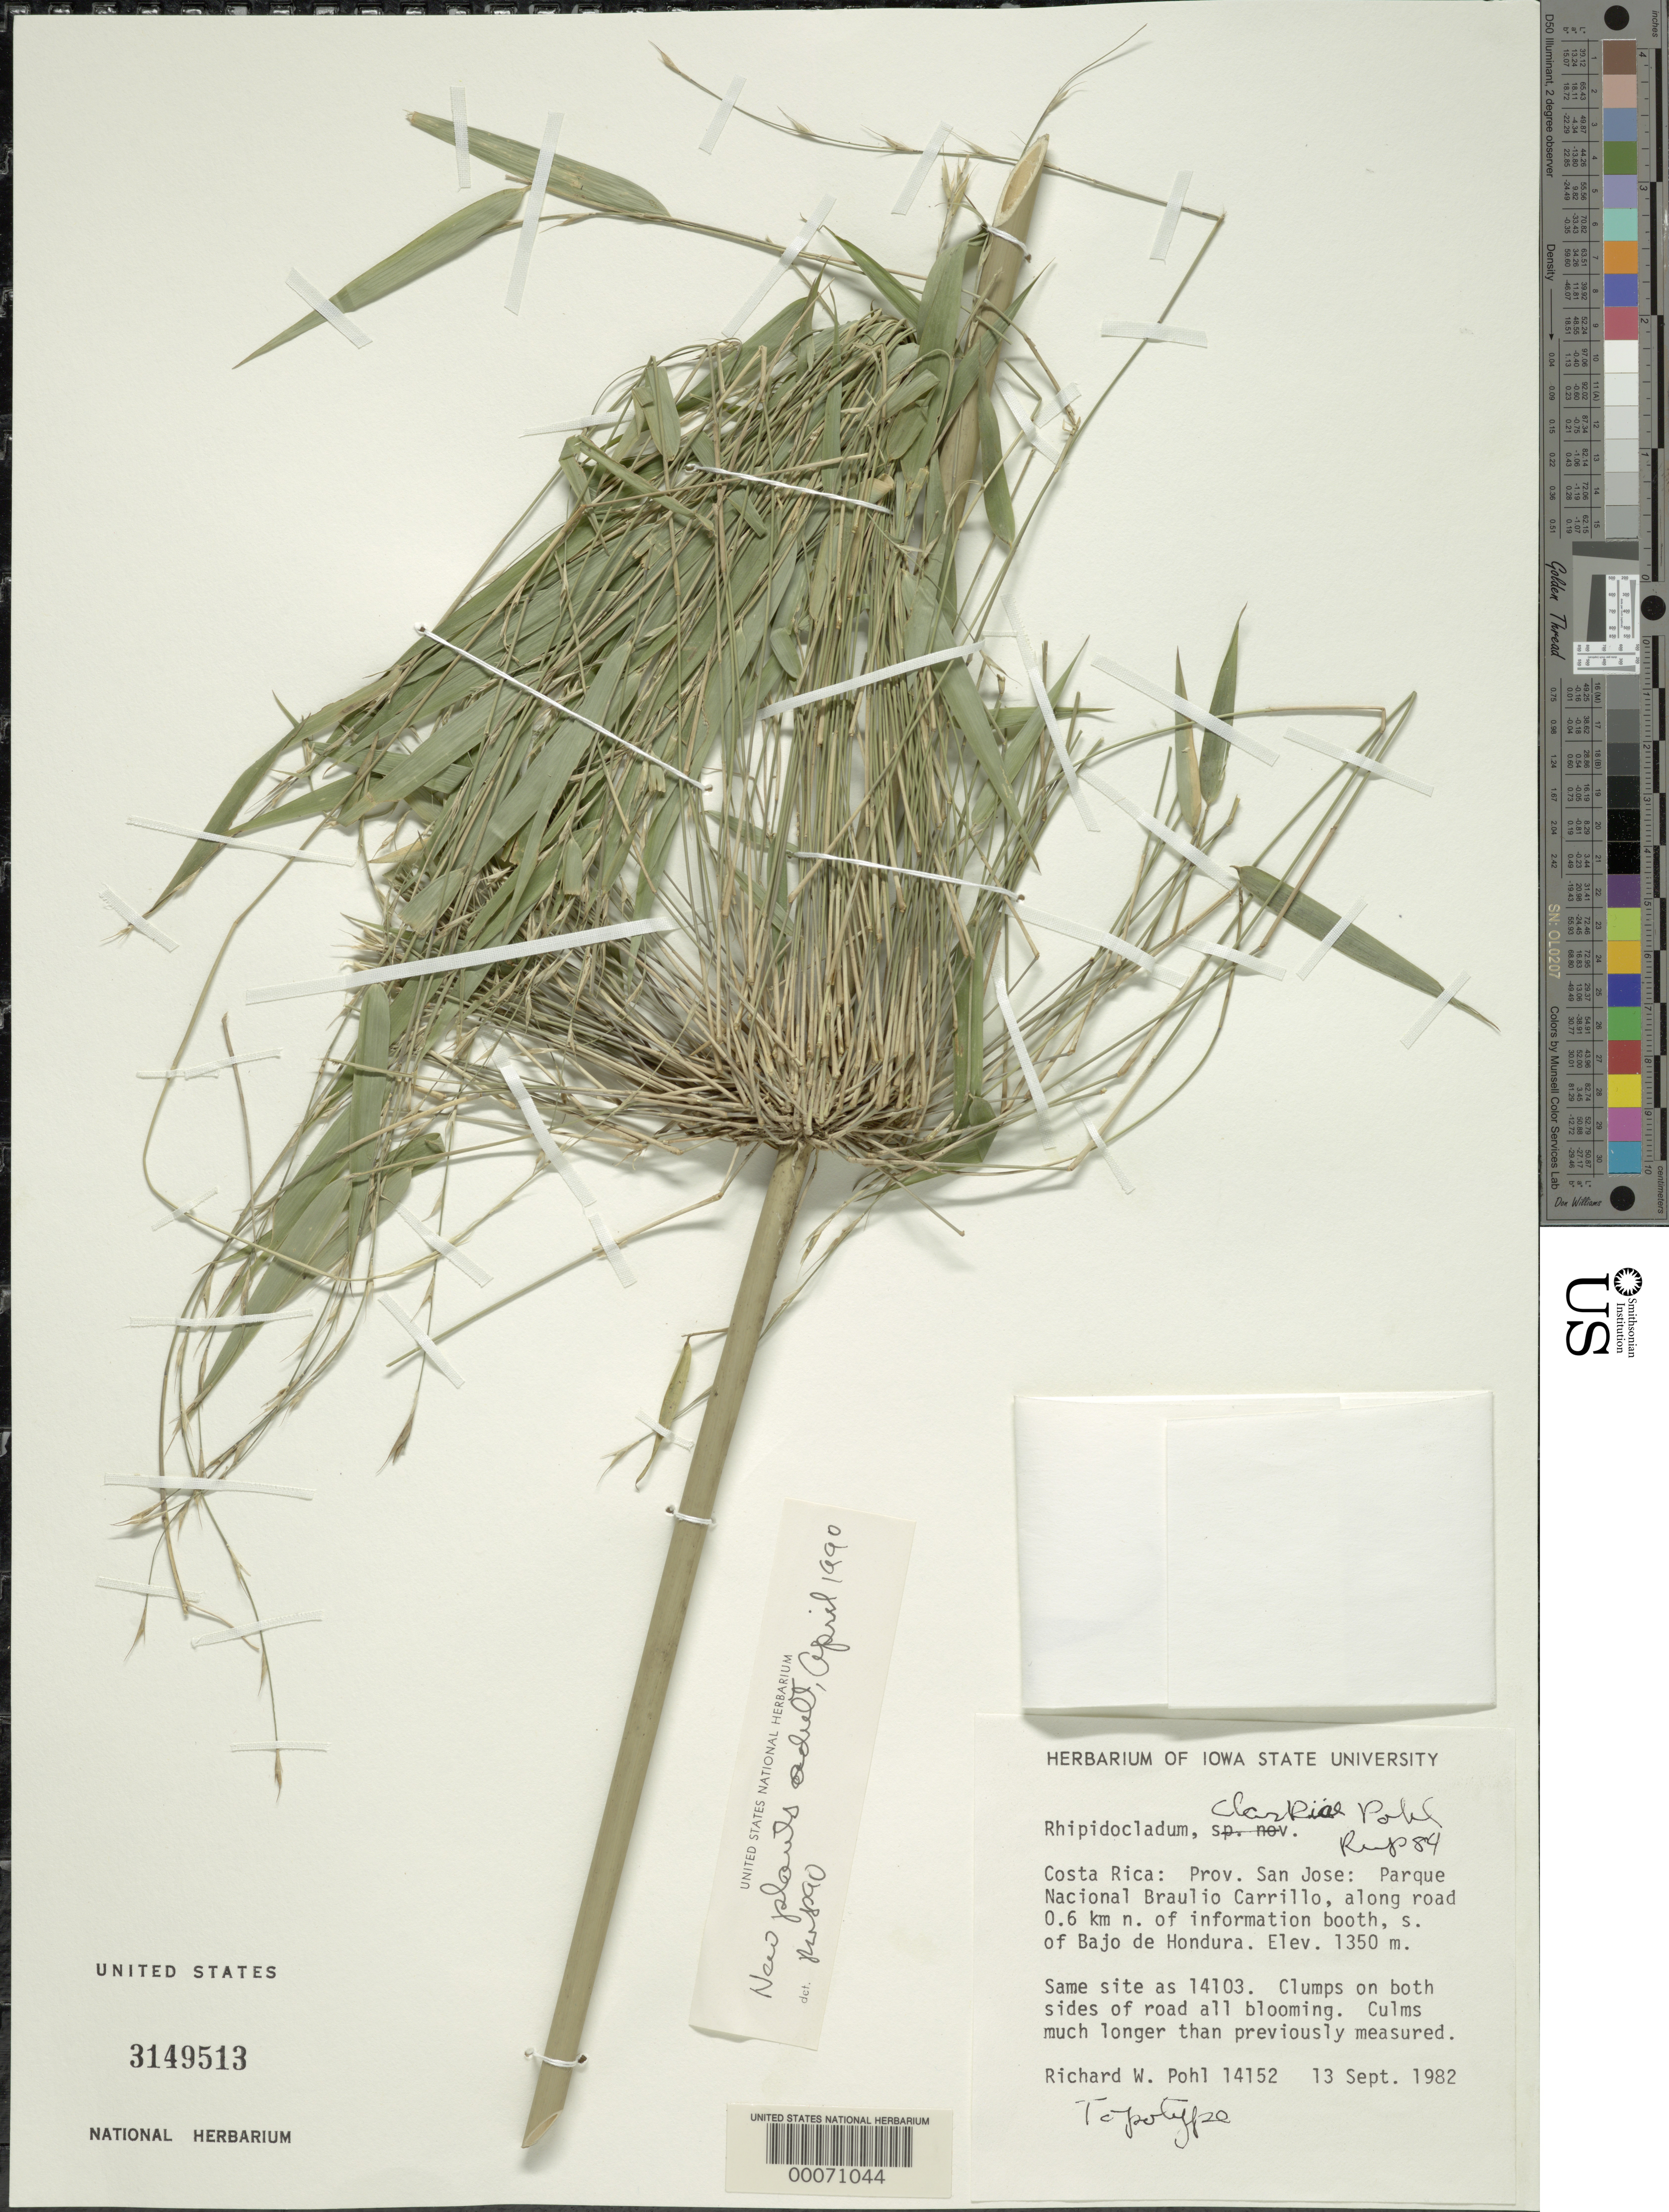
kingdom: Plantae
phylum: Tracheophyta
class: Liliopsida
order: Poales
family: Poaceae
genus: Rhipidocladum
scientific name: Rhipidocladum clarkiae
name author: R.W. Pohl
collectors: R. W. Pohl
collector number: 14152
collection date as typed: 13 Sep 1982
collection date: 1982-09-13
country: Costa Rica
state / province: San José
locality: Braulio carrillo national park, along road 0.6 km n of information booth, s of bajo de hondura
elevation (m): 1350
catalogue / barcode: US 3149513